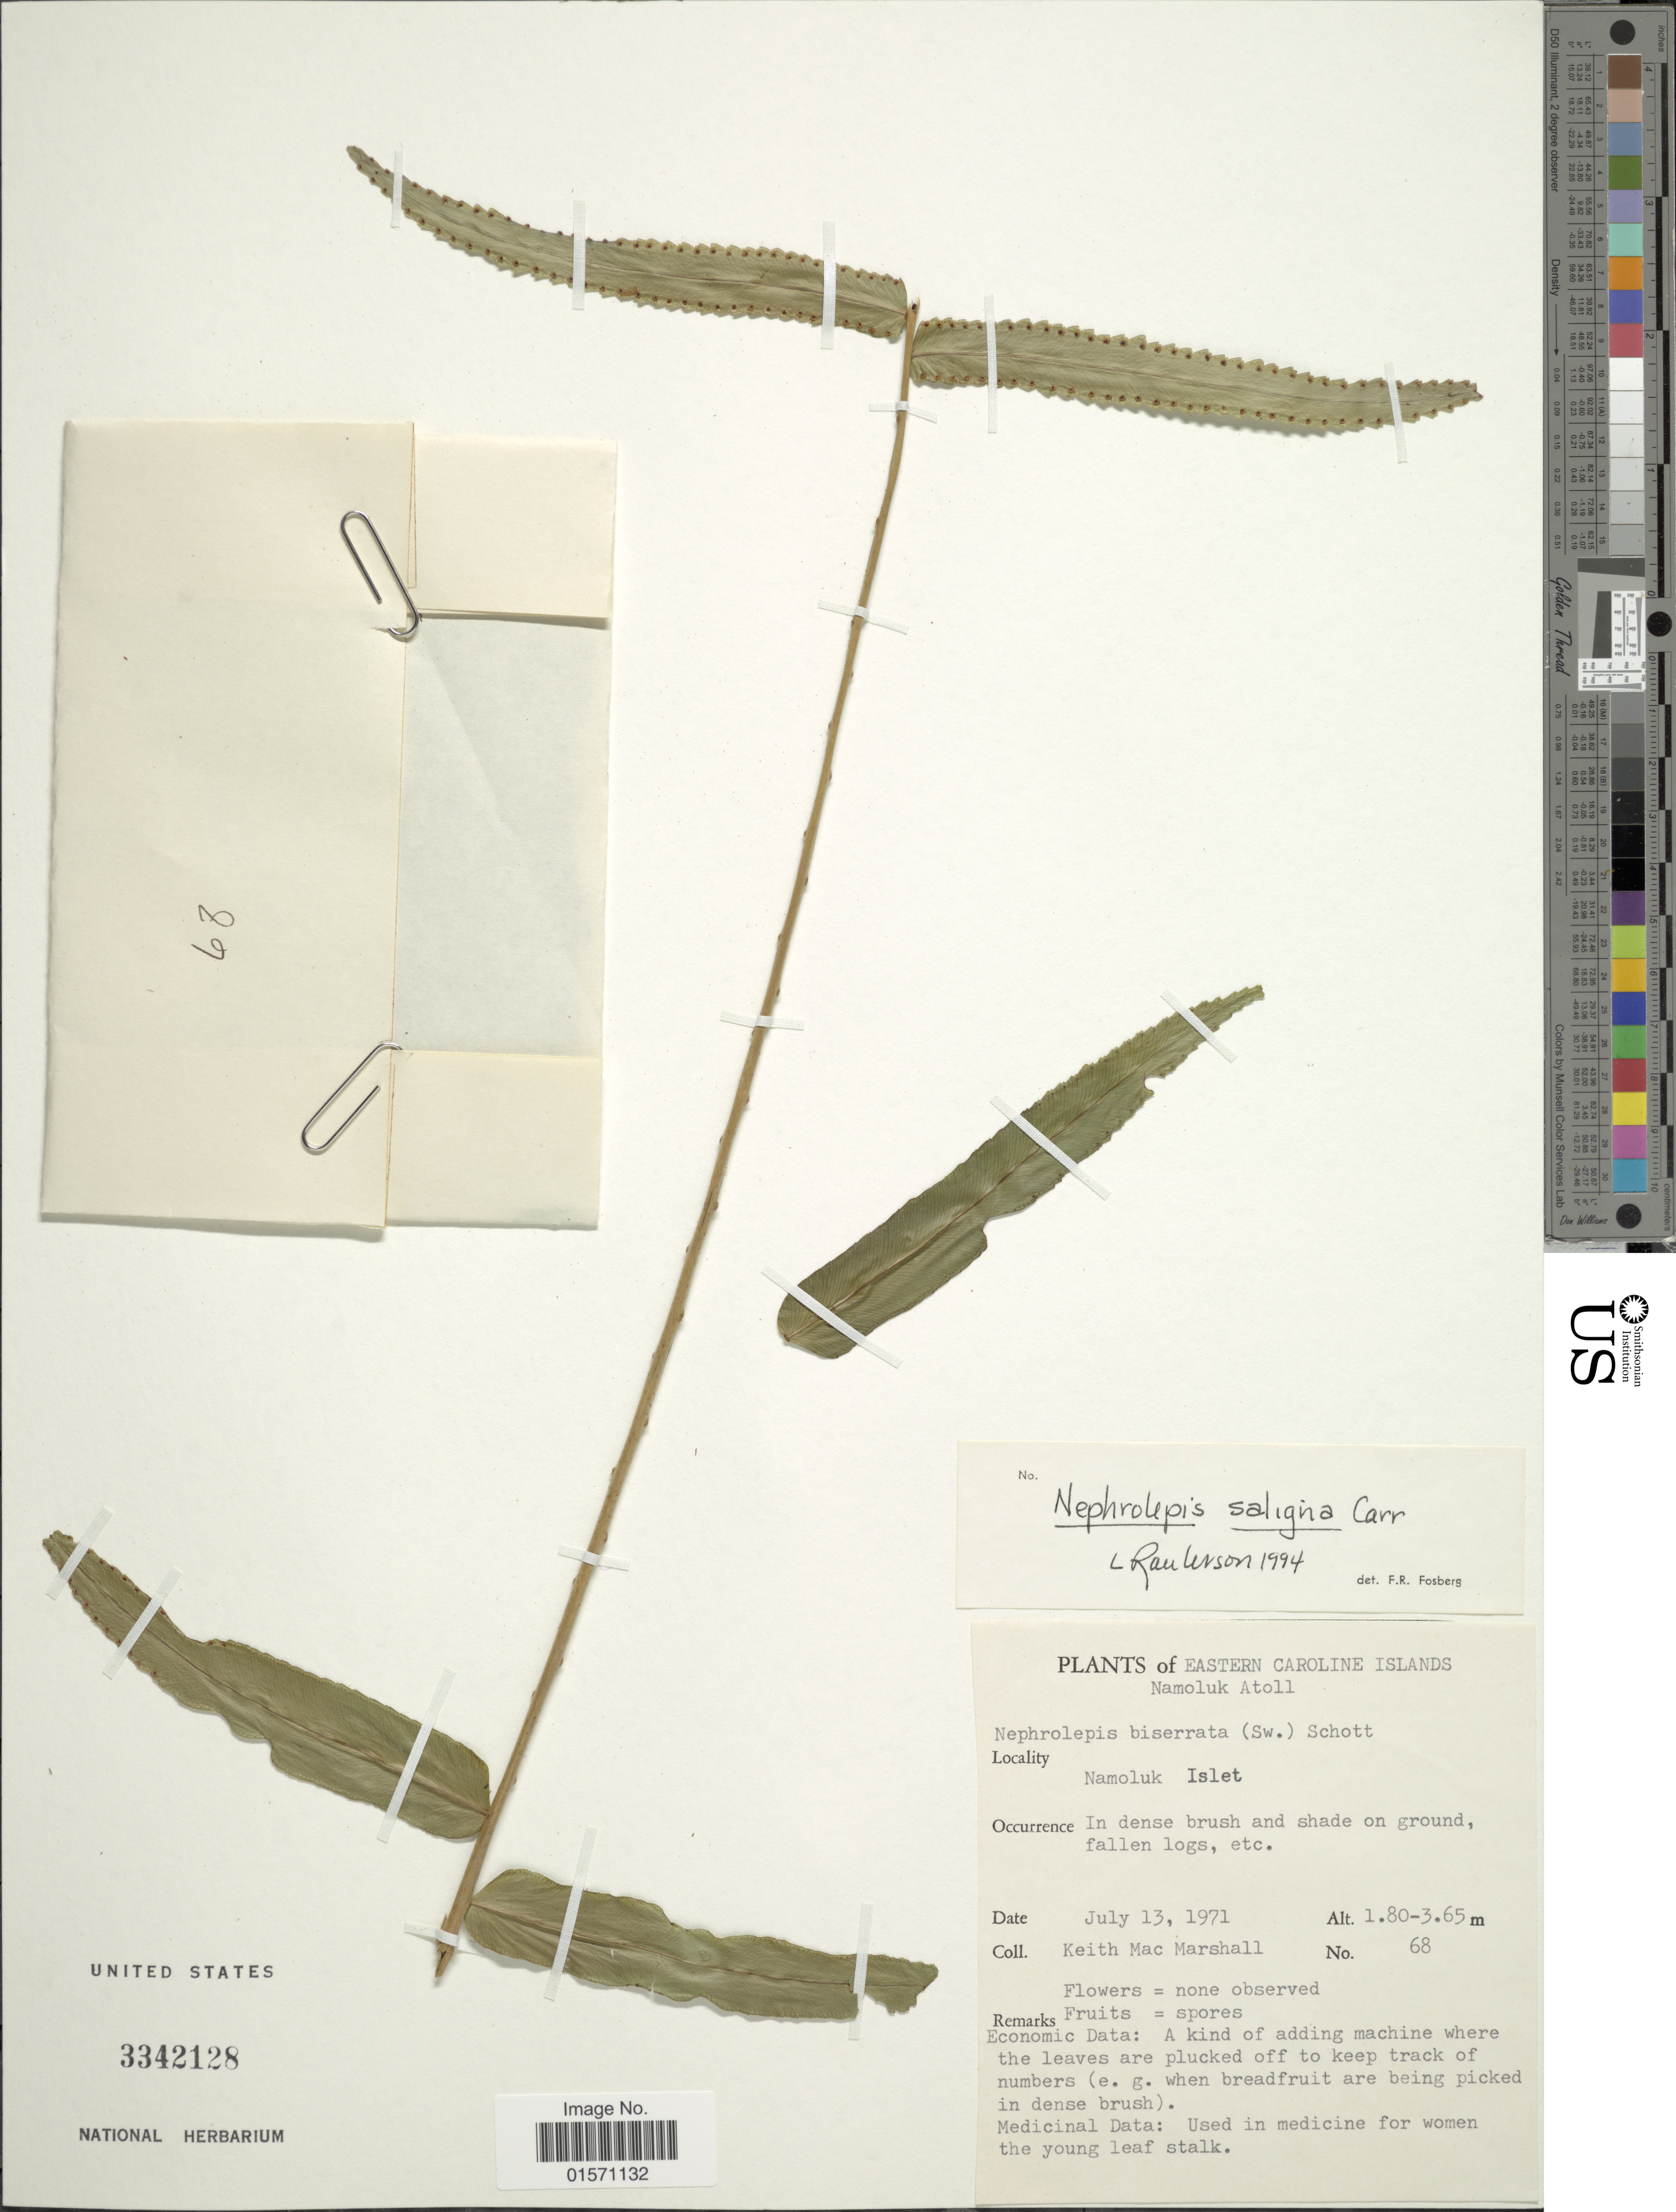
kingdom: Plantae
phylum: Tracheophyta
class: Polypodiopsida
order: Polypodiales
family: Nephrolepidaceae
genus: Nephrolepis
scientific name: Nephrolepis saligna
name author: Cav.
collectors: K. M. Marshall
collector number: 68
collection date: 1971-07-13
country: Micronesia, Federated States of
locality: Eastern Caroline Islands. Namoluk Atoll. Namoluk Islet.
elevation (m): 1.8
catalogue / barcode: US 3342128